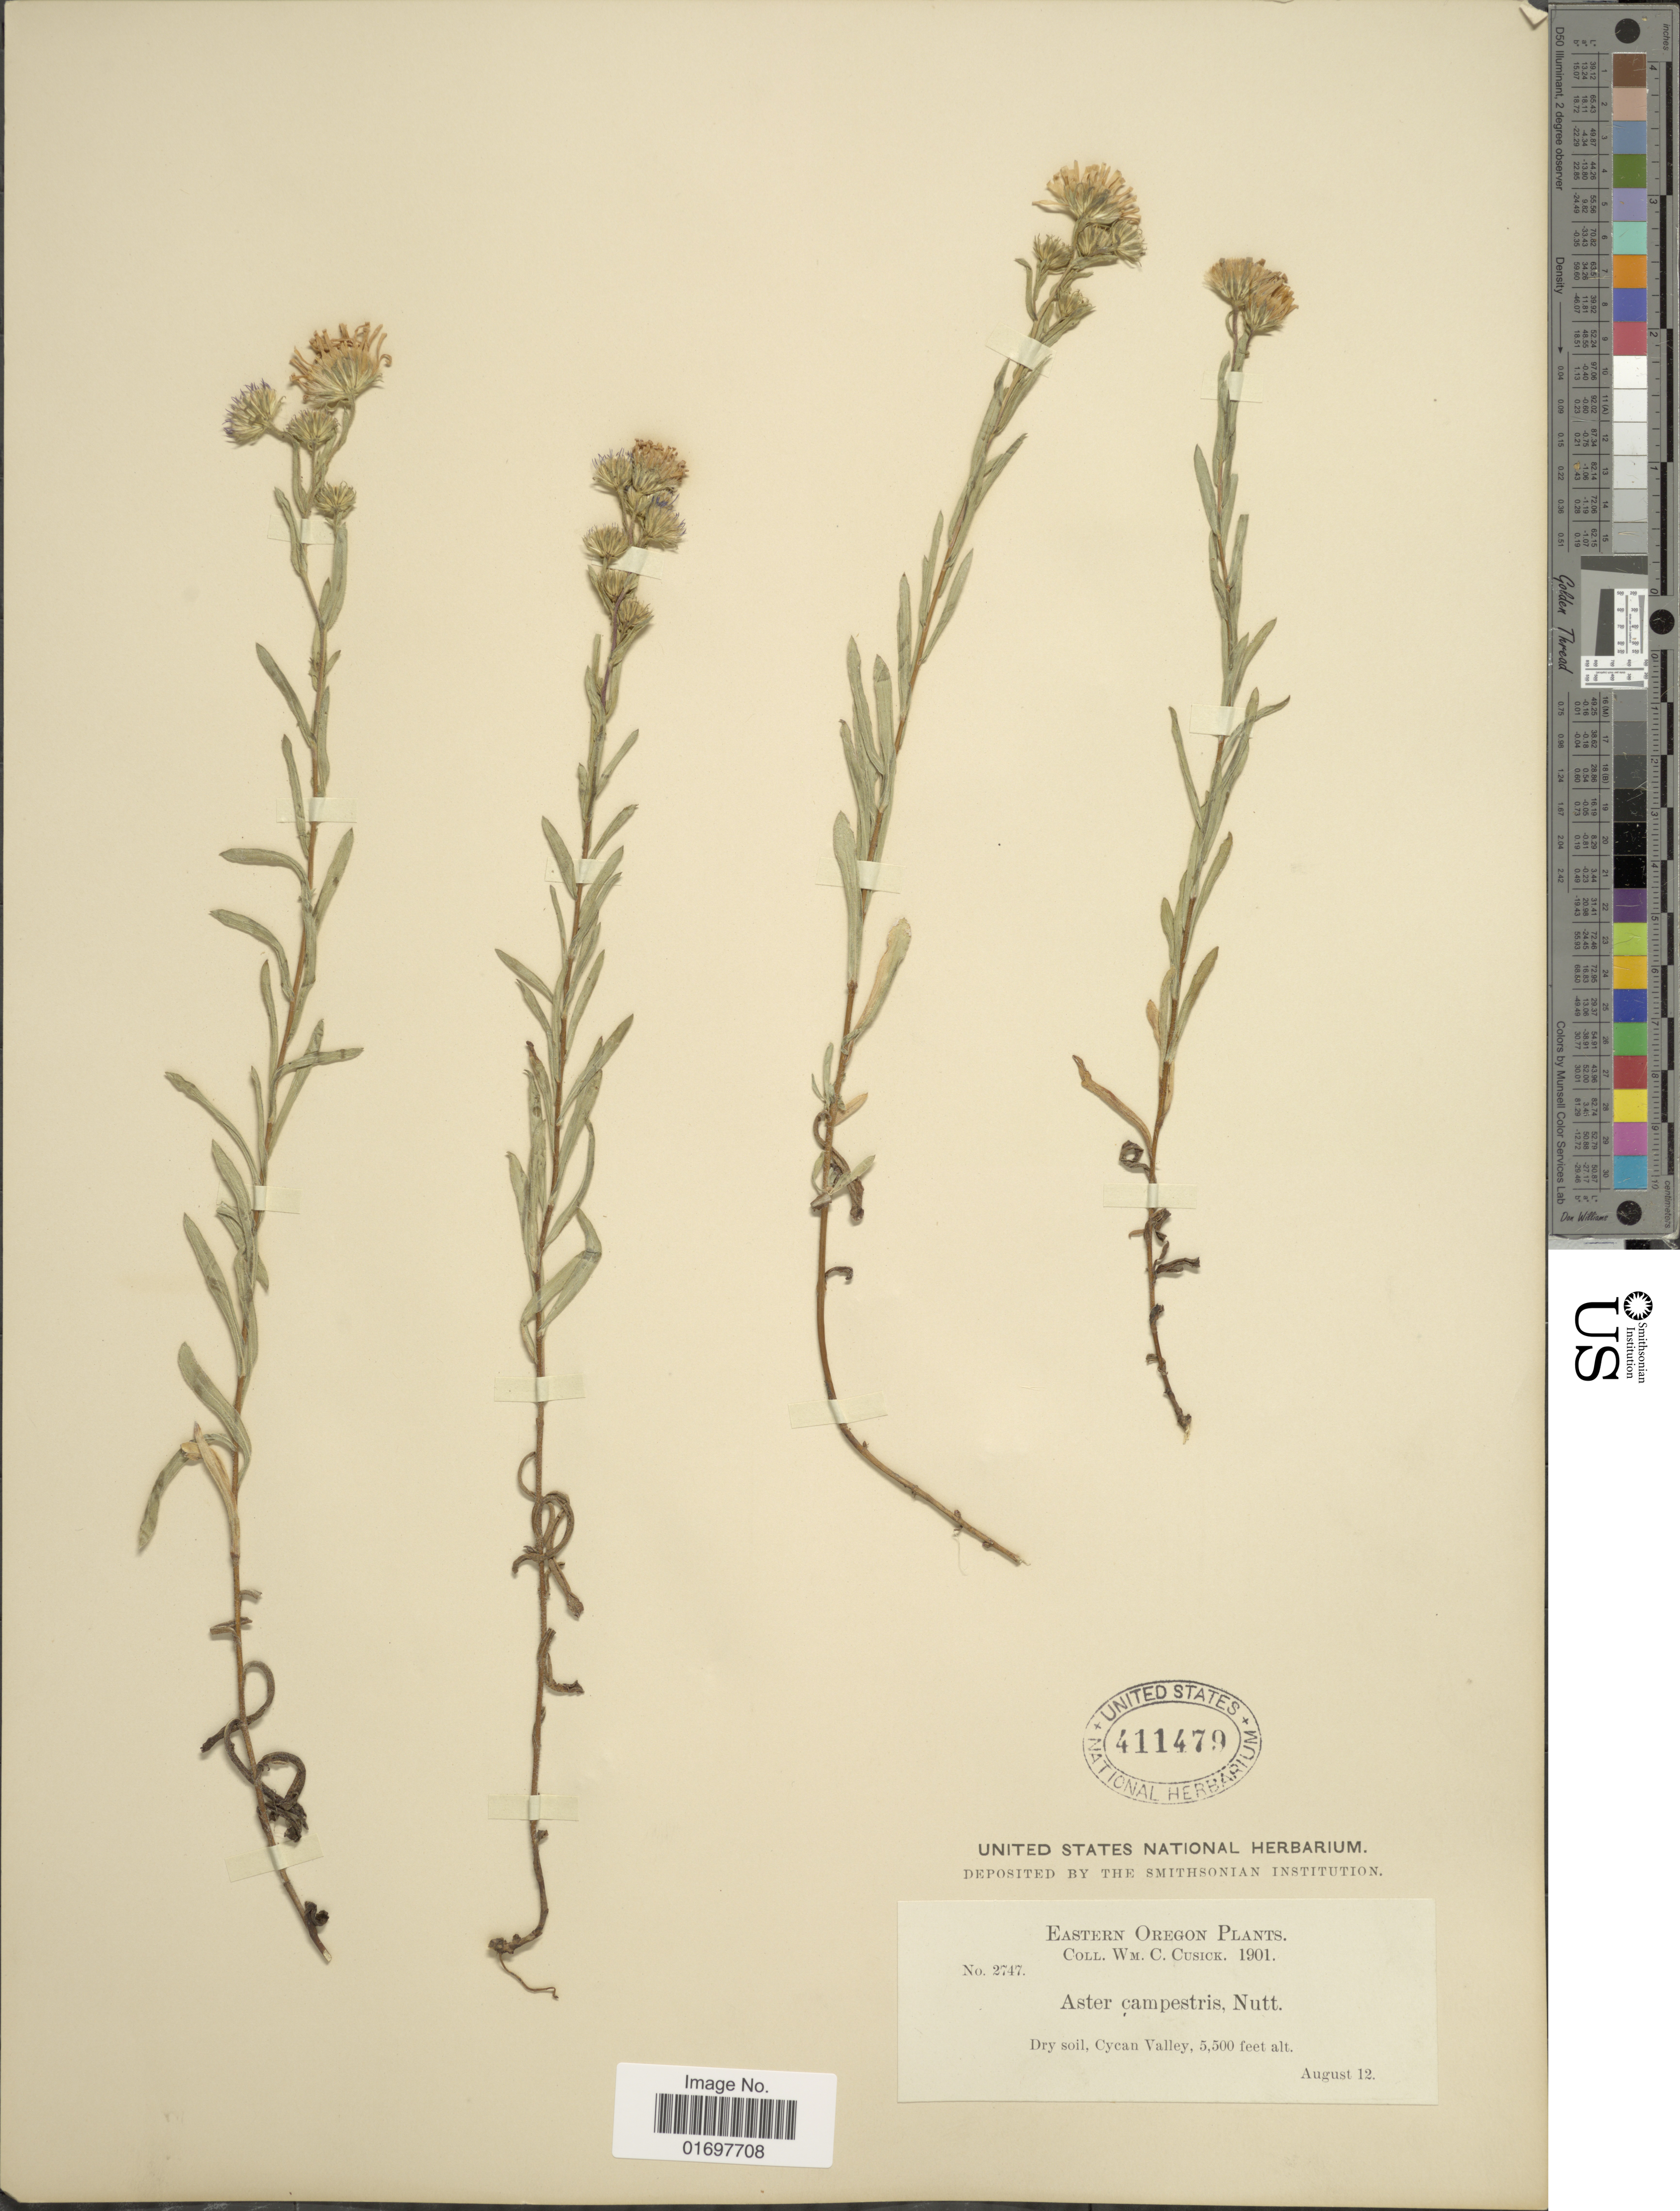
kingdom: Plantae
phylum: Tracheophyta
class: Magnoliopsida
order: Asterales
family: Asteraceae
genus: Symphyotrichum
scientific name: Symphyotrichum campestre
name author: (Nutt.) G.L. Nesom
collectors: W. C. Cusick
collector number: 2747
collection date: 1901-08-12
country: United States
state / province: Oregon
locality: Eastern Oregon, Cycan Valley.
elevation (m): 1676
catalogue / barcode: US 411479